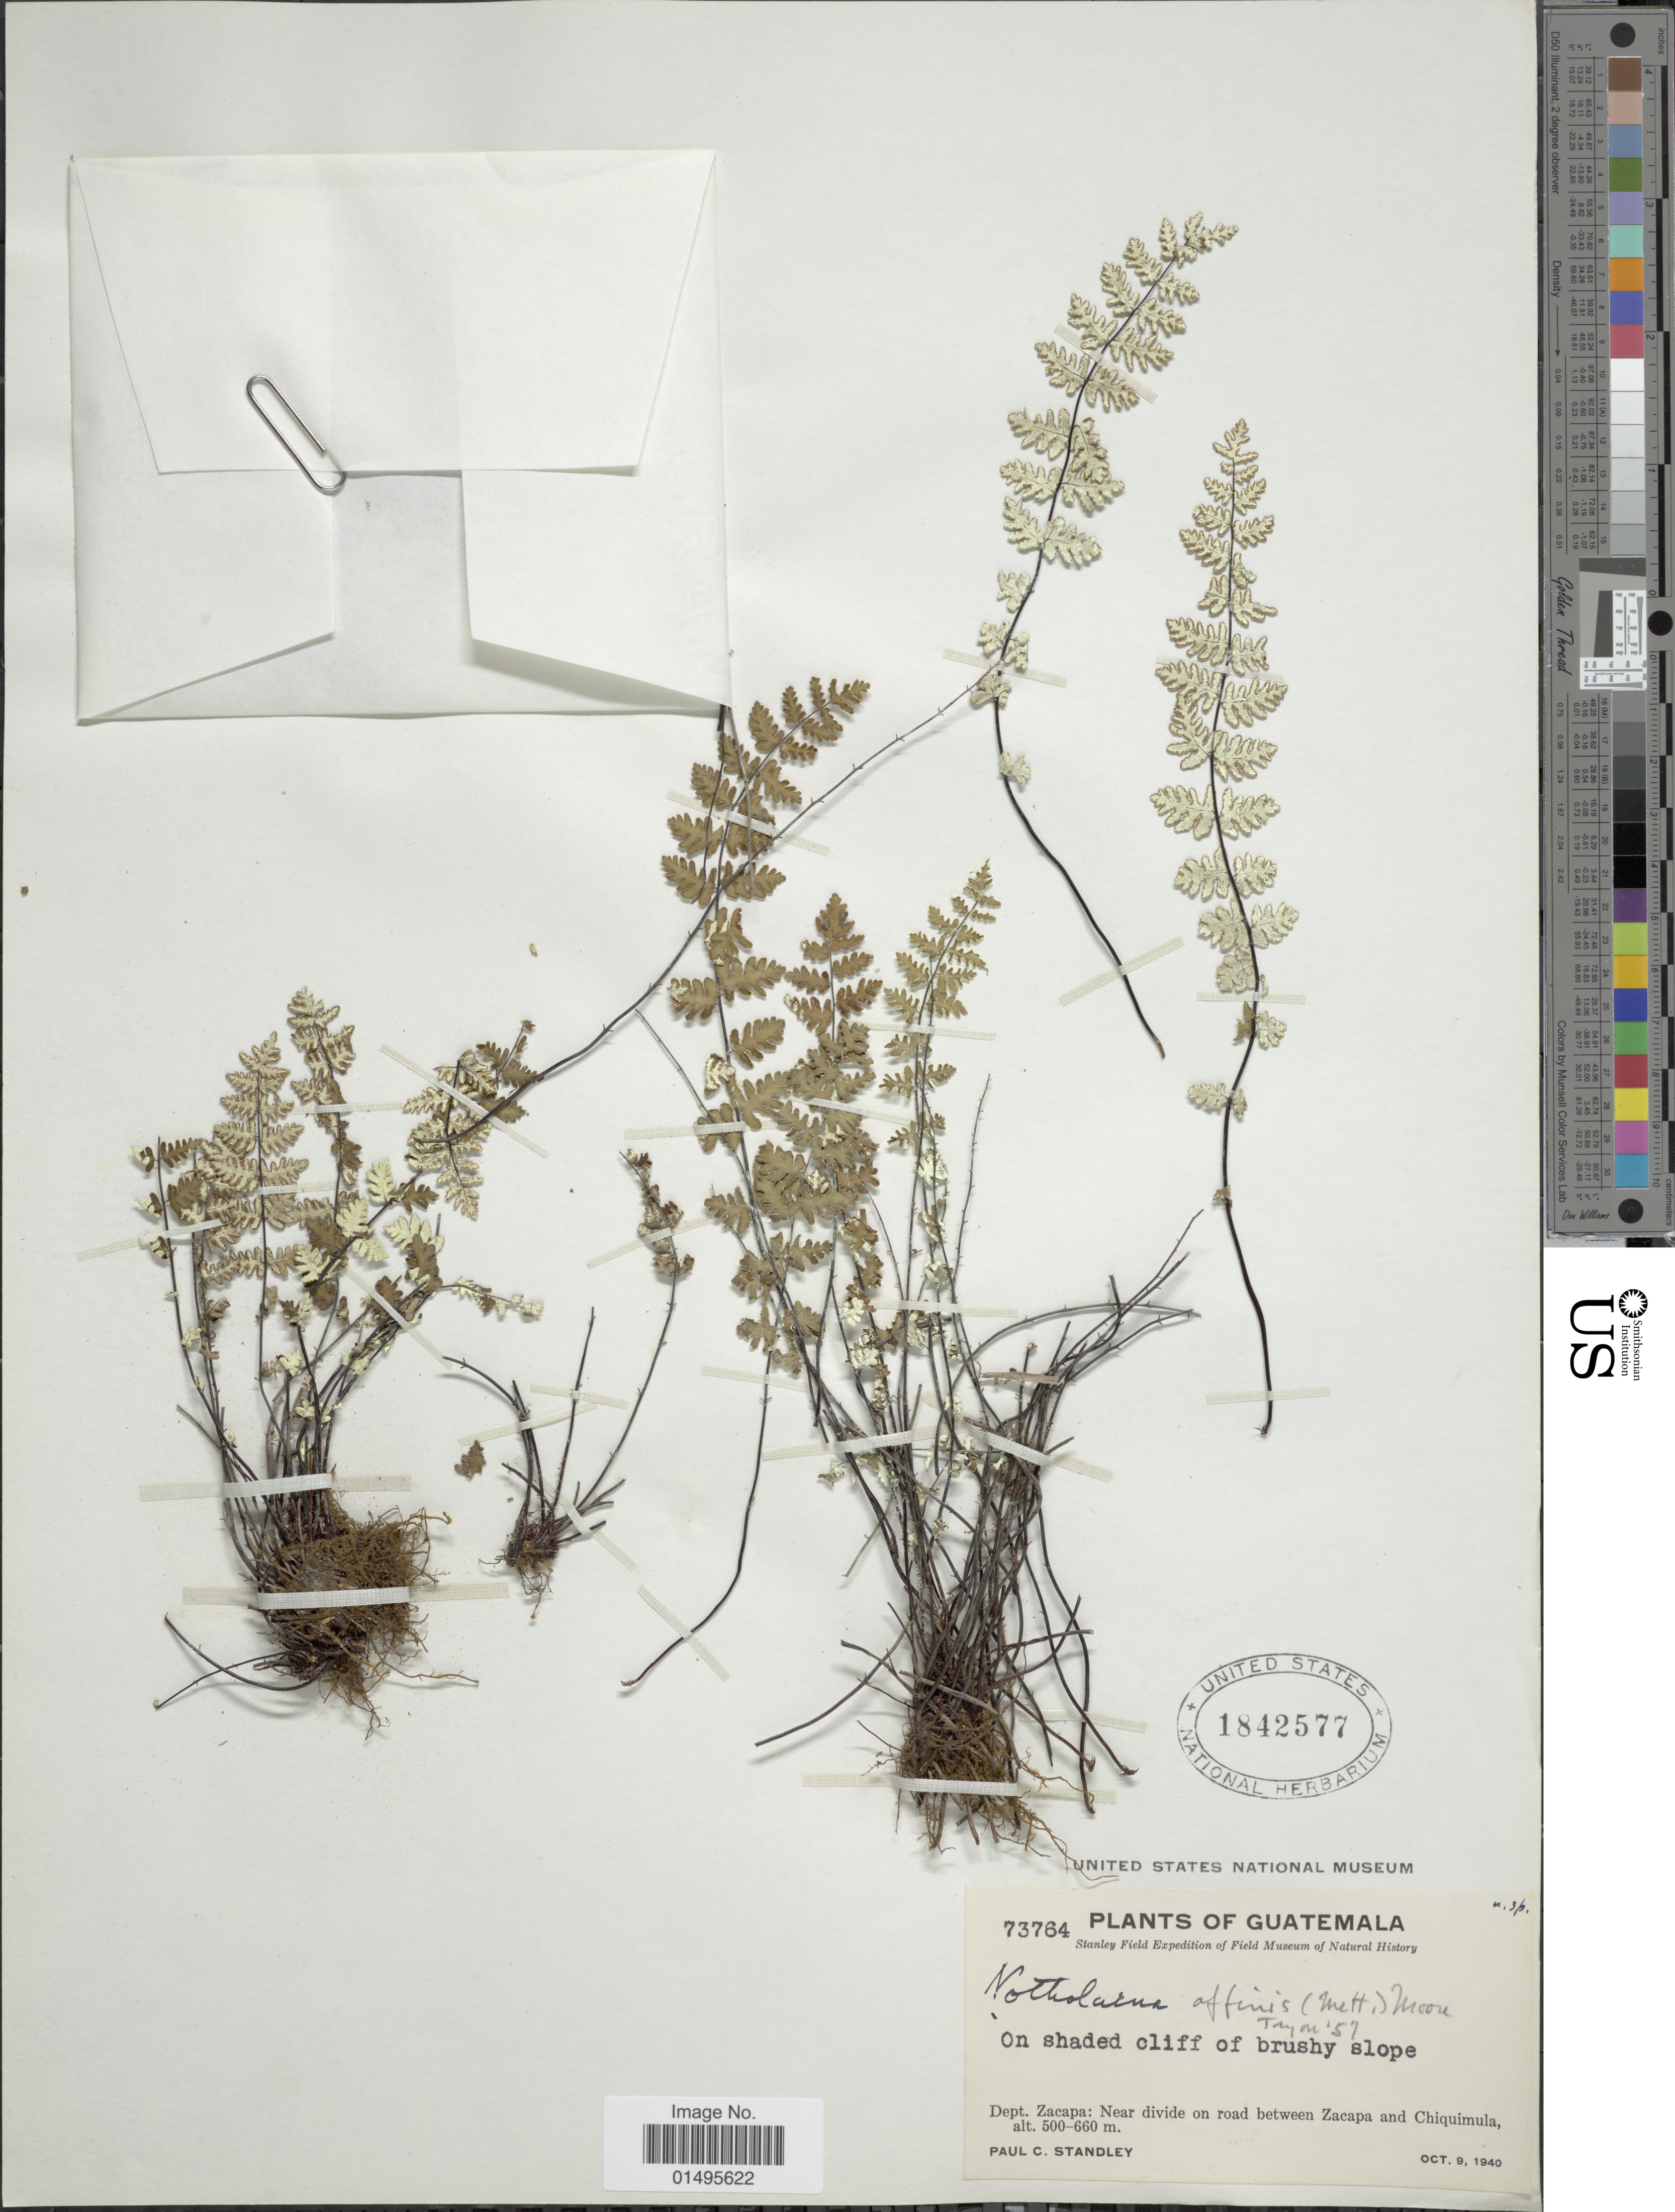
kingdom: Plantae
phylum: Tracheophyta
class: Polypodiopsida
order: Polypodiales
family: Pteridaceae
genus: Notholaena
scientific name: Notholaena affinis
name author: (Ekman) T. Moore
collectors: P. C. Standley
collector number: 73764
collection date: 1940-10-09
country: Guatemala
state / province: Zacapa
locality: Dept Zacapa; near divide on road between Zacapa and Chiquimula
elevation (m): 500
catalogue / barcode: US 1842577